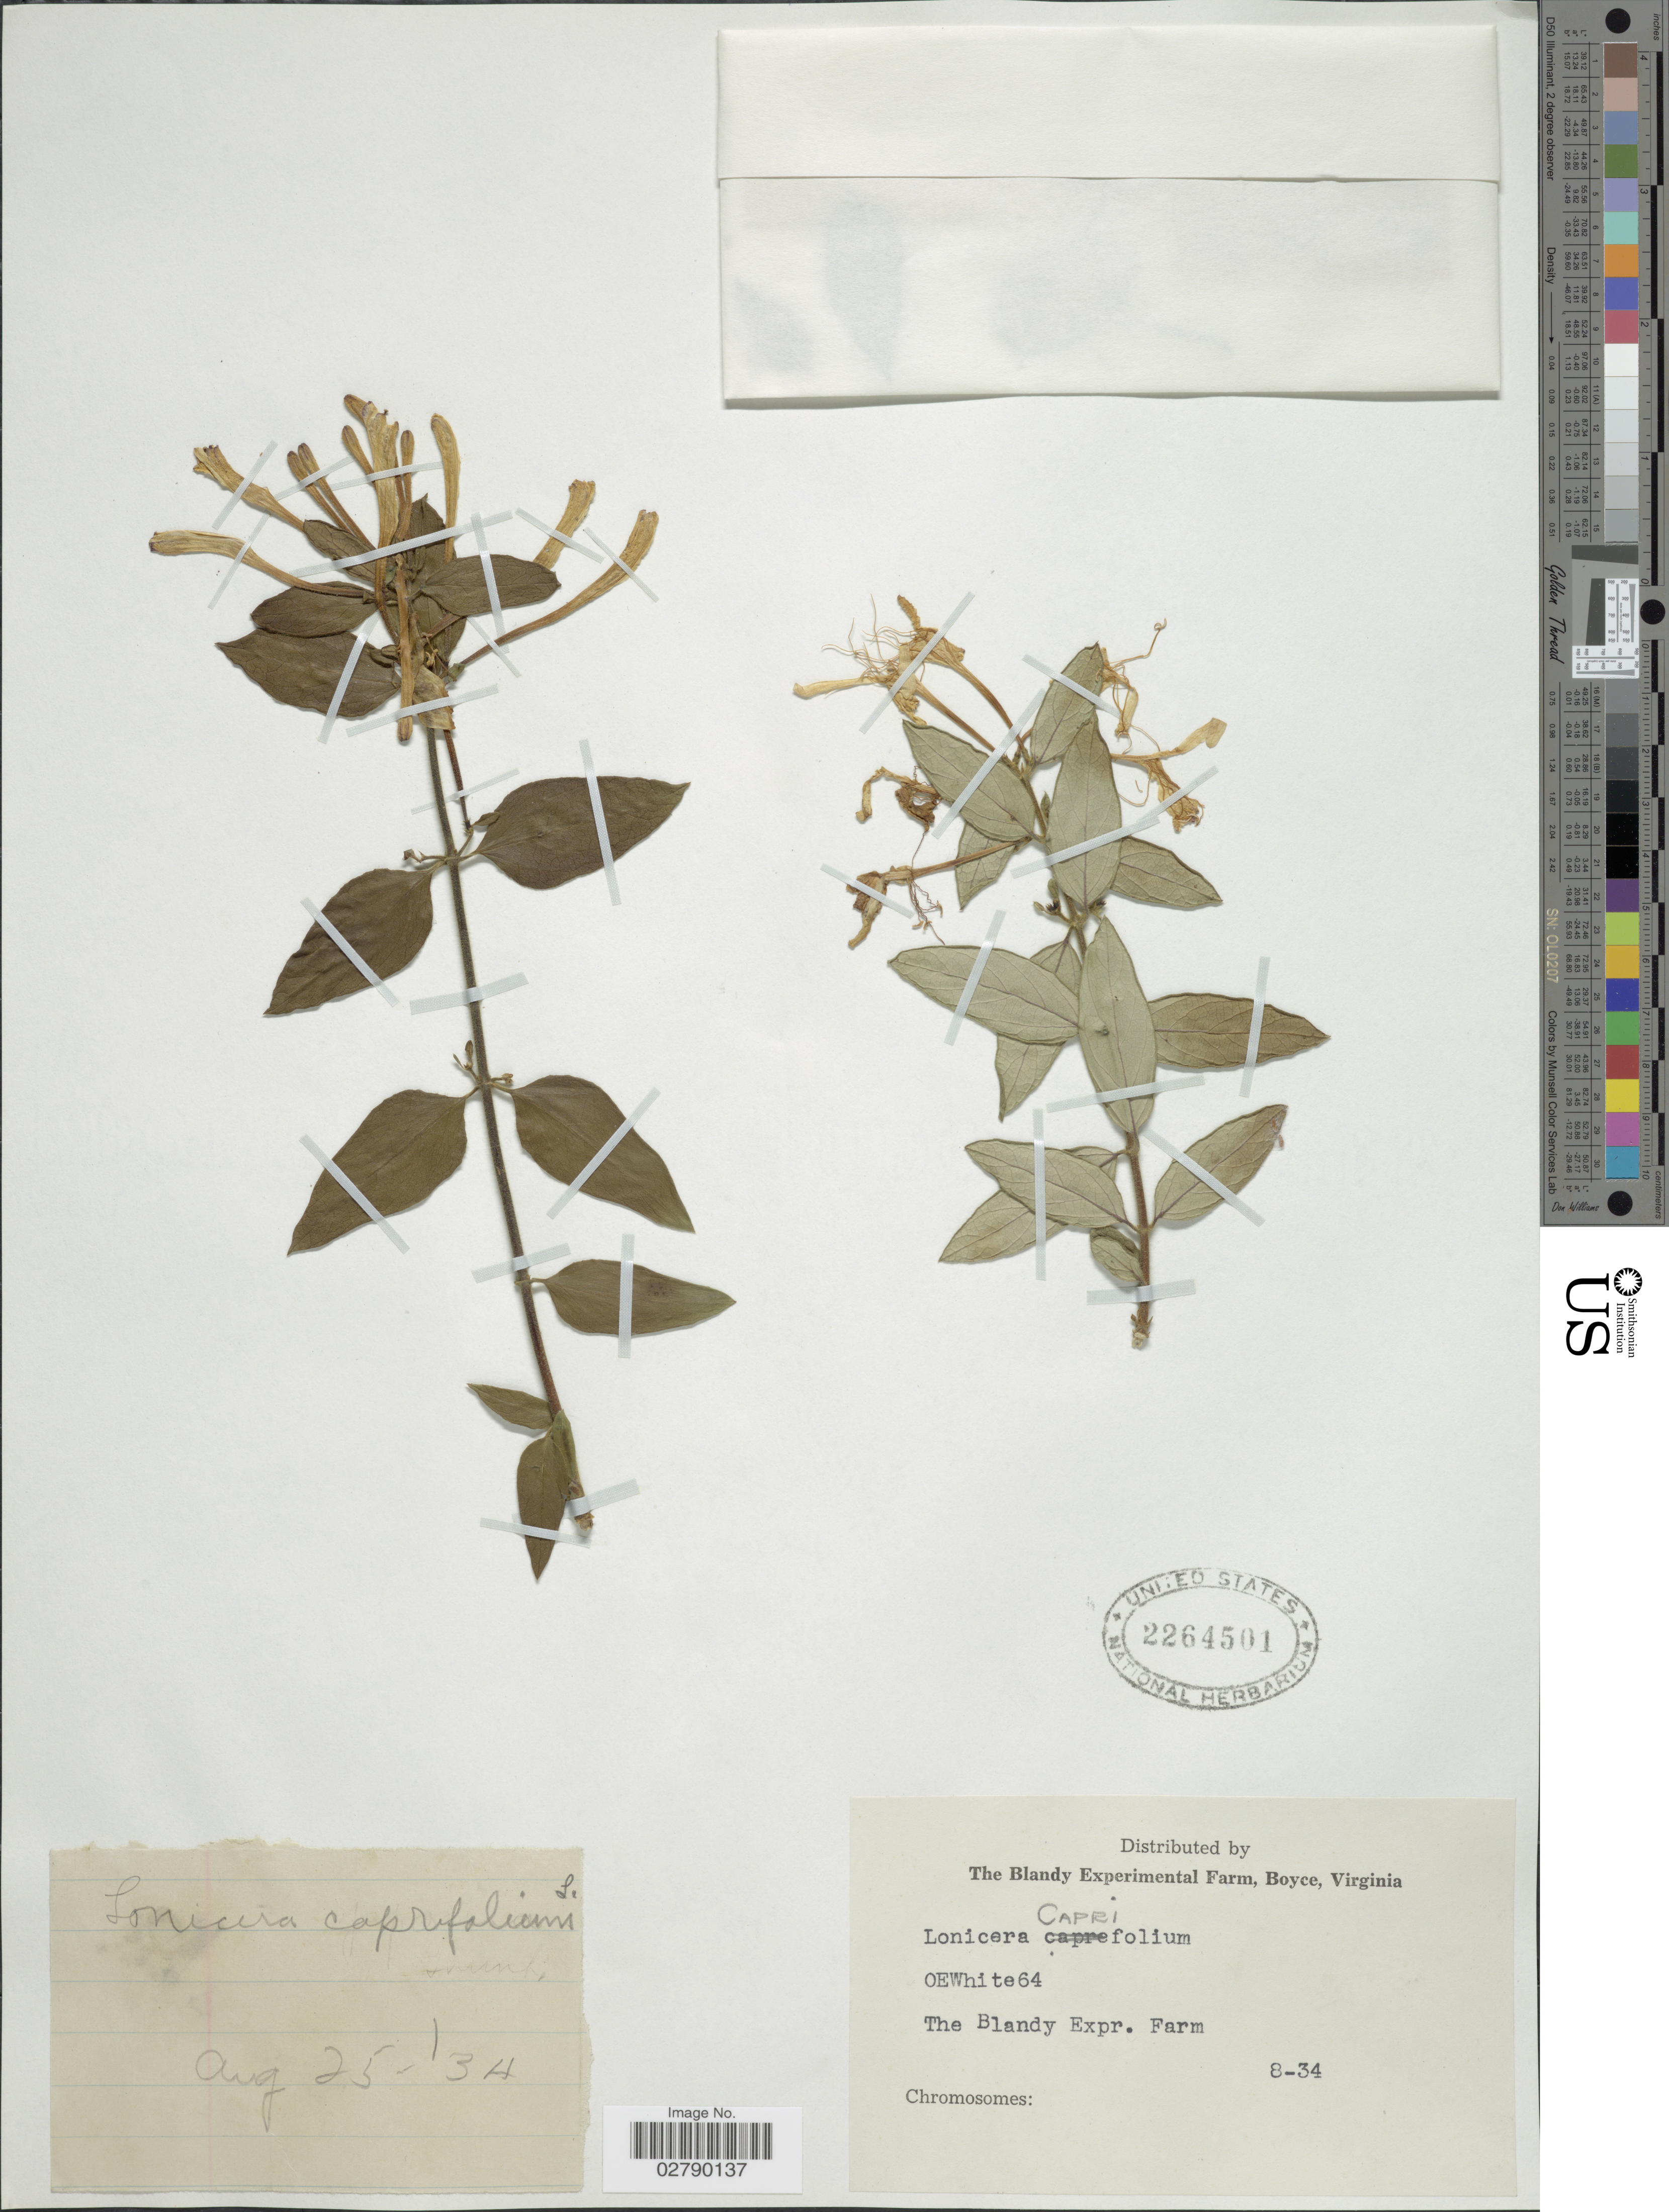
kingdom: Plantae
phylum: Tracheophyta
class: Magnoliopsida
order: Dipsacales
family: Caprifoliaceae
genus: Lonicera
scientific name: Lonicera caprifolium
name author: L.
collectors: O. E. White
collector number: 64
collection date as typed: Transcribed d/m/y: /8/34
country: United States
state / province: Virginia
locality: The Blandy Expr. Farm.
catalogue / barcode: US 2264501